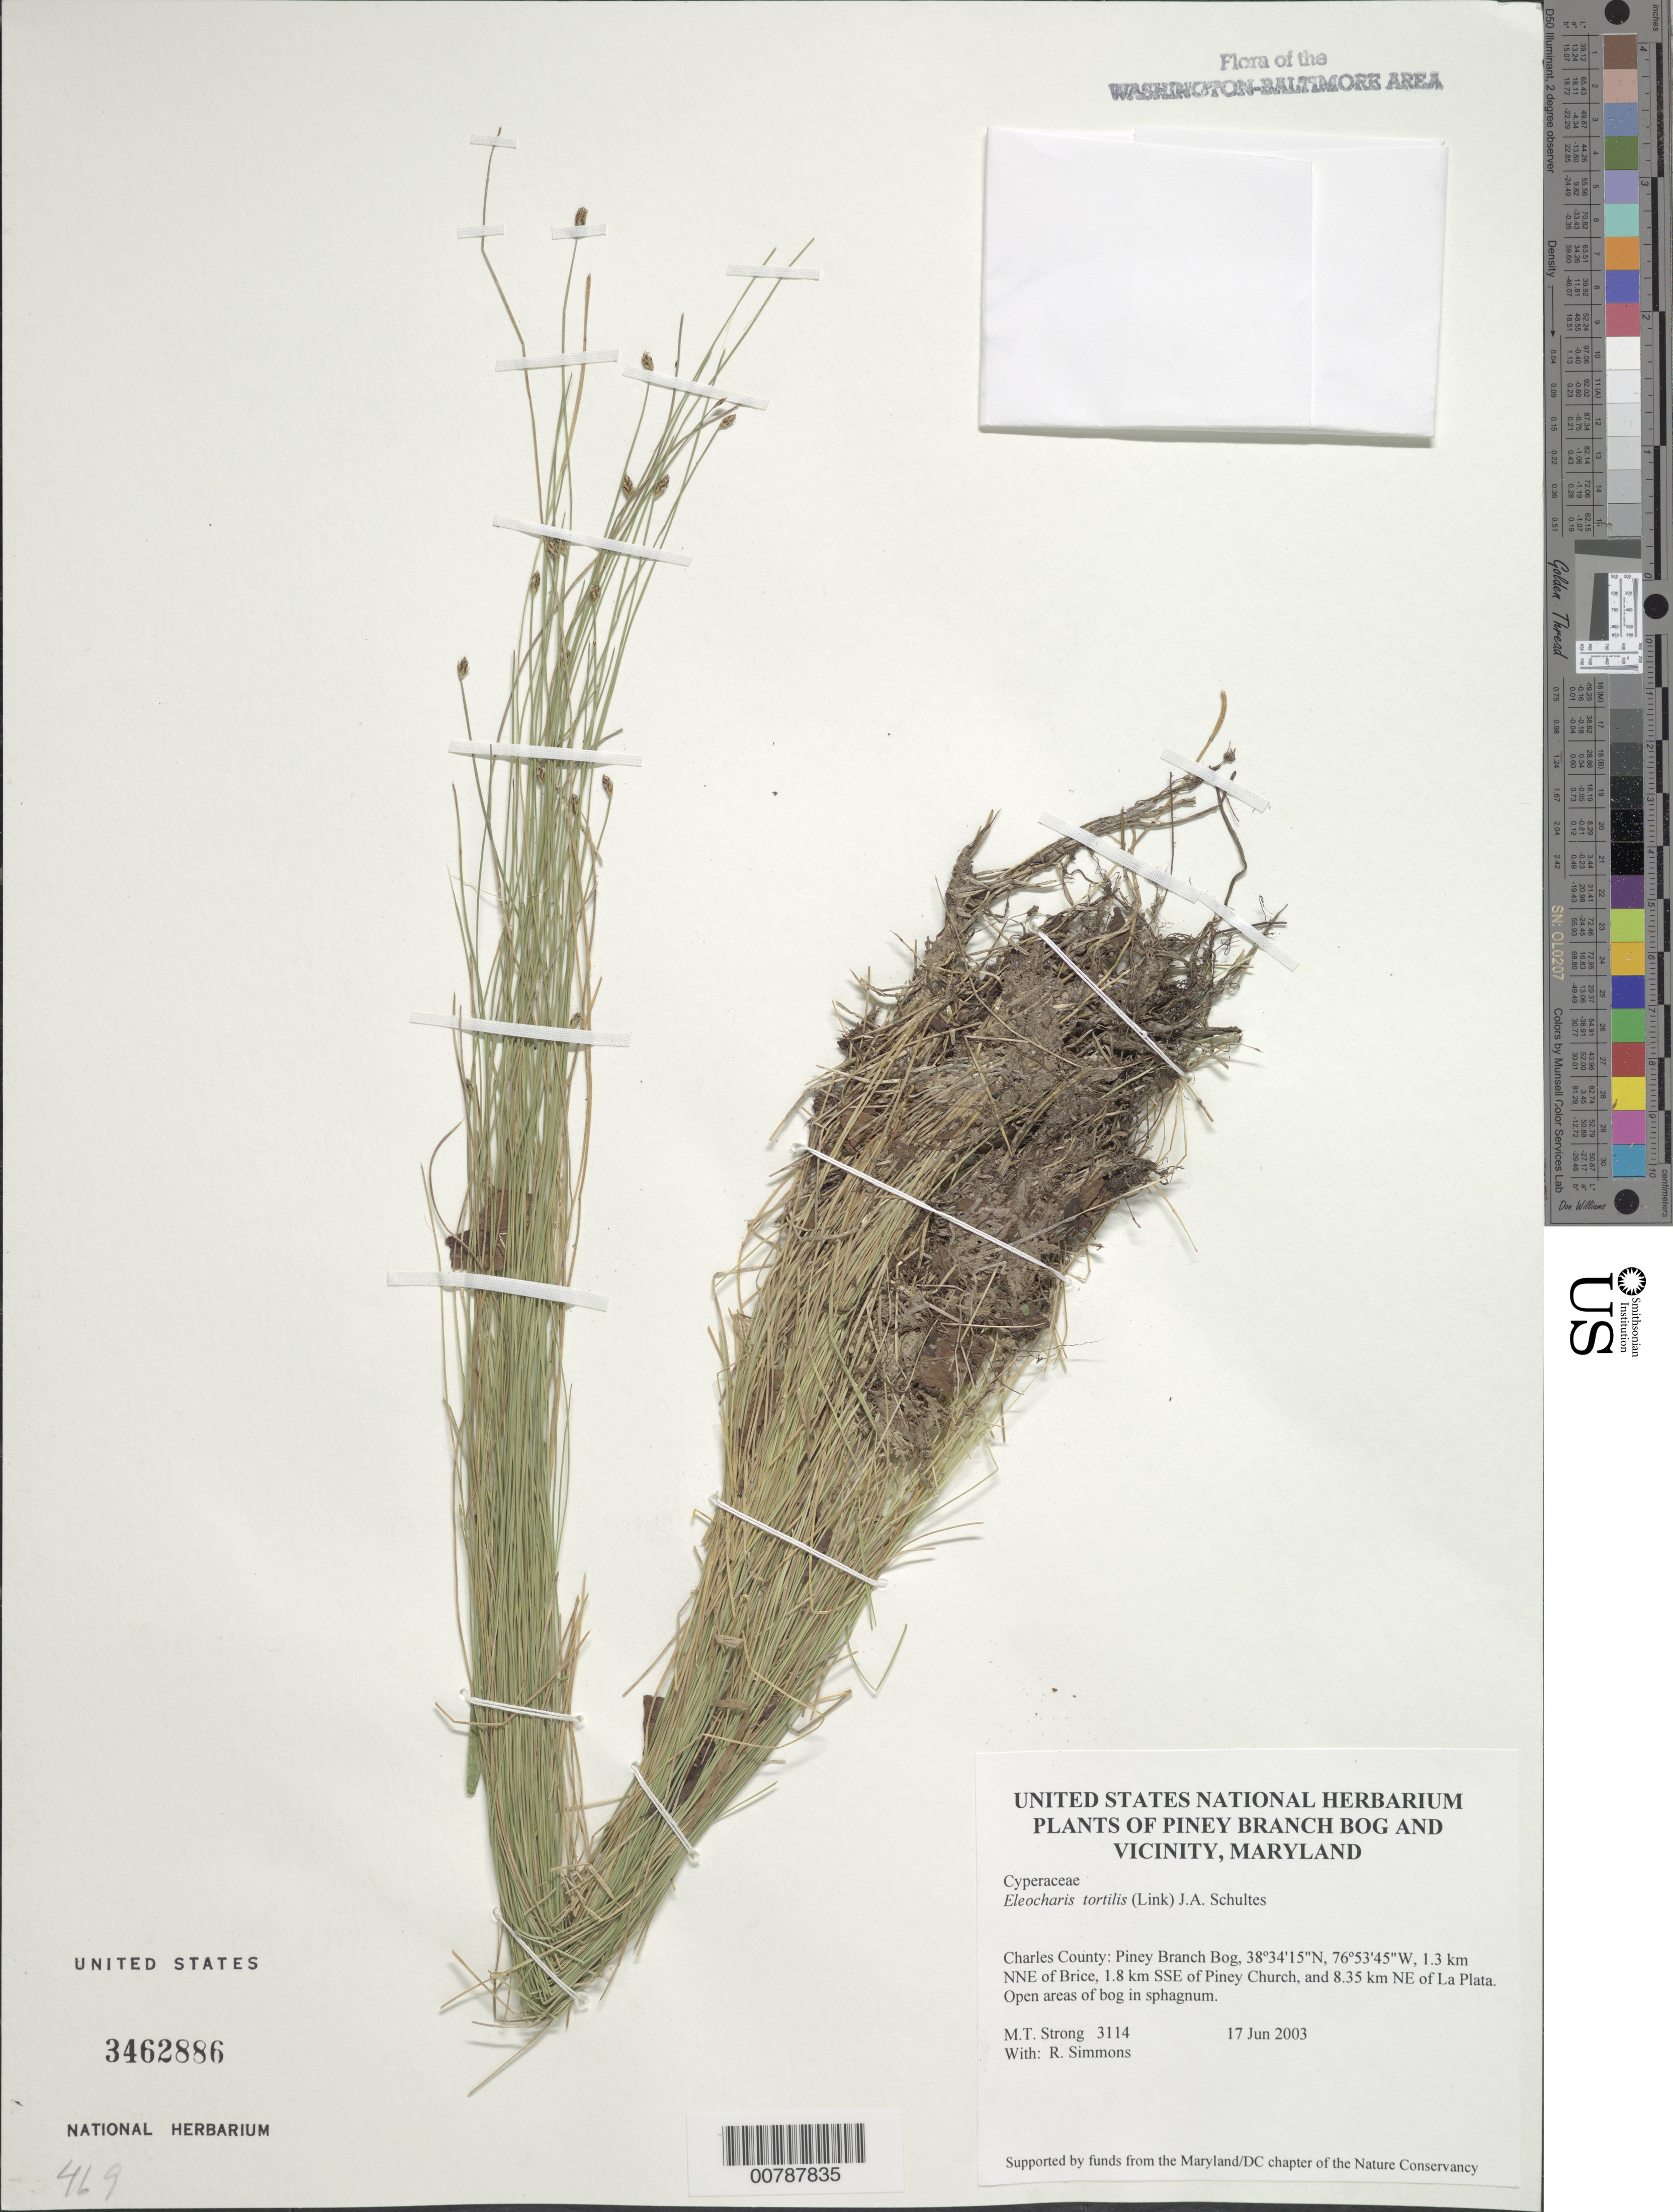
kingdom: Plantae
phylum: Tracheophyta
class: Liliopsida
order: Poales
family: Cyperaceae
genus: Eleocharis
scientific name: Eleocharis tortilis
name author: (Link) Schult.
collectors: M. T. Strong & R. H. Simmons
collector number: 3114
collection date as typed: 17 Jun 2003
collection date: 2003-06-17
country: United States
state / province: Maryland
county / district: Charles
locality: Piney Branch Bog, 1.3 km NNE of Brice, 1.8 km SSE of Piney Church, and 8.35 km NE of La Plata.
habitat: Open areas of bog in sphagnum.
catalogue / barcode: US 3462886